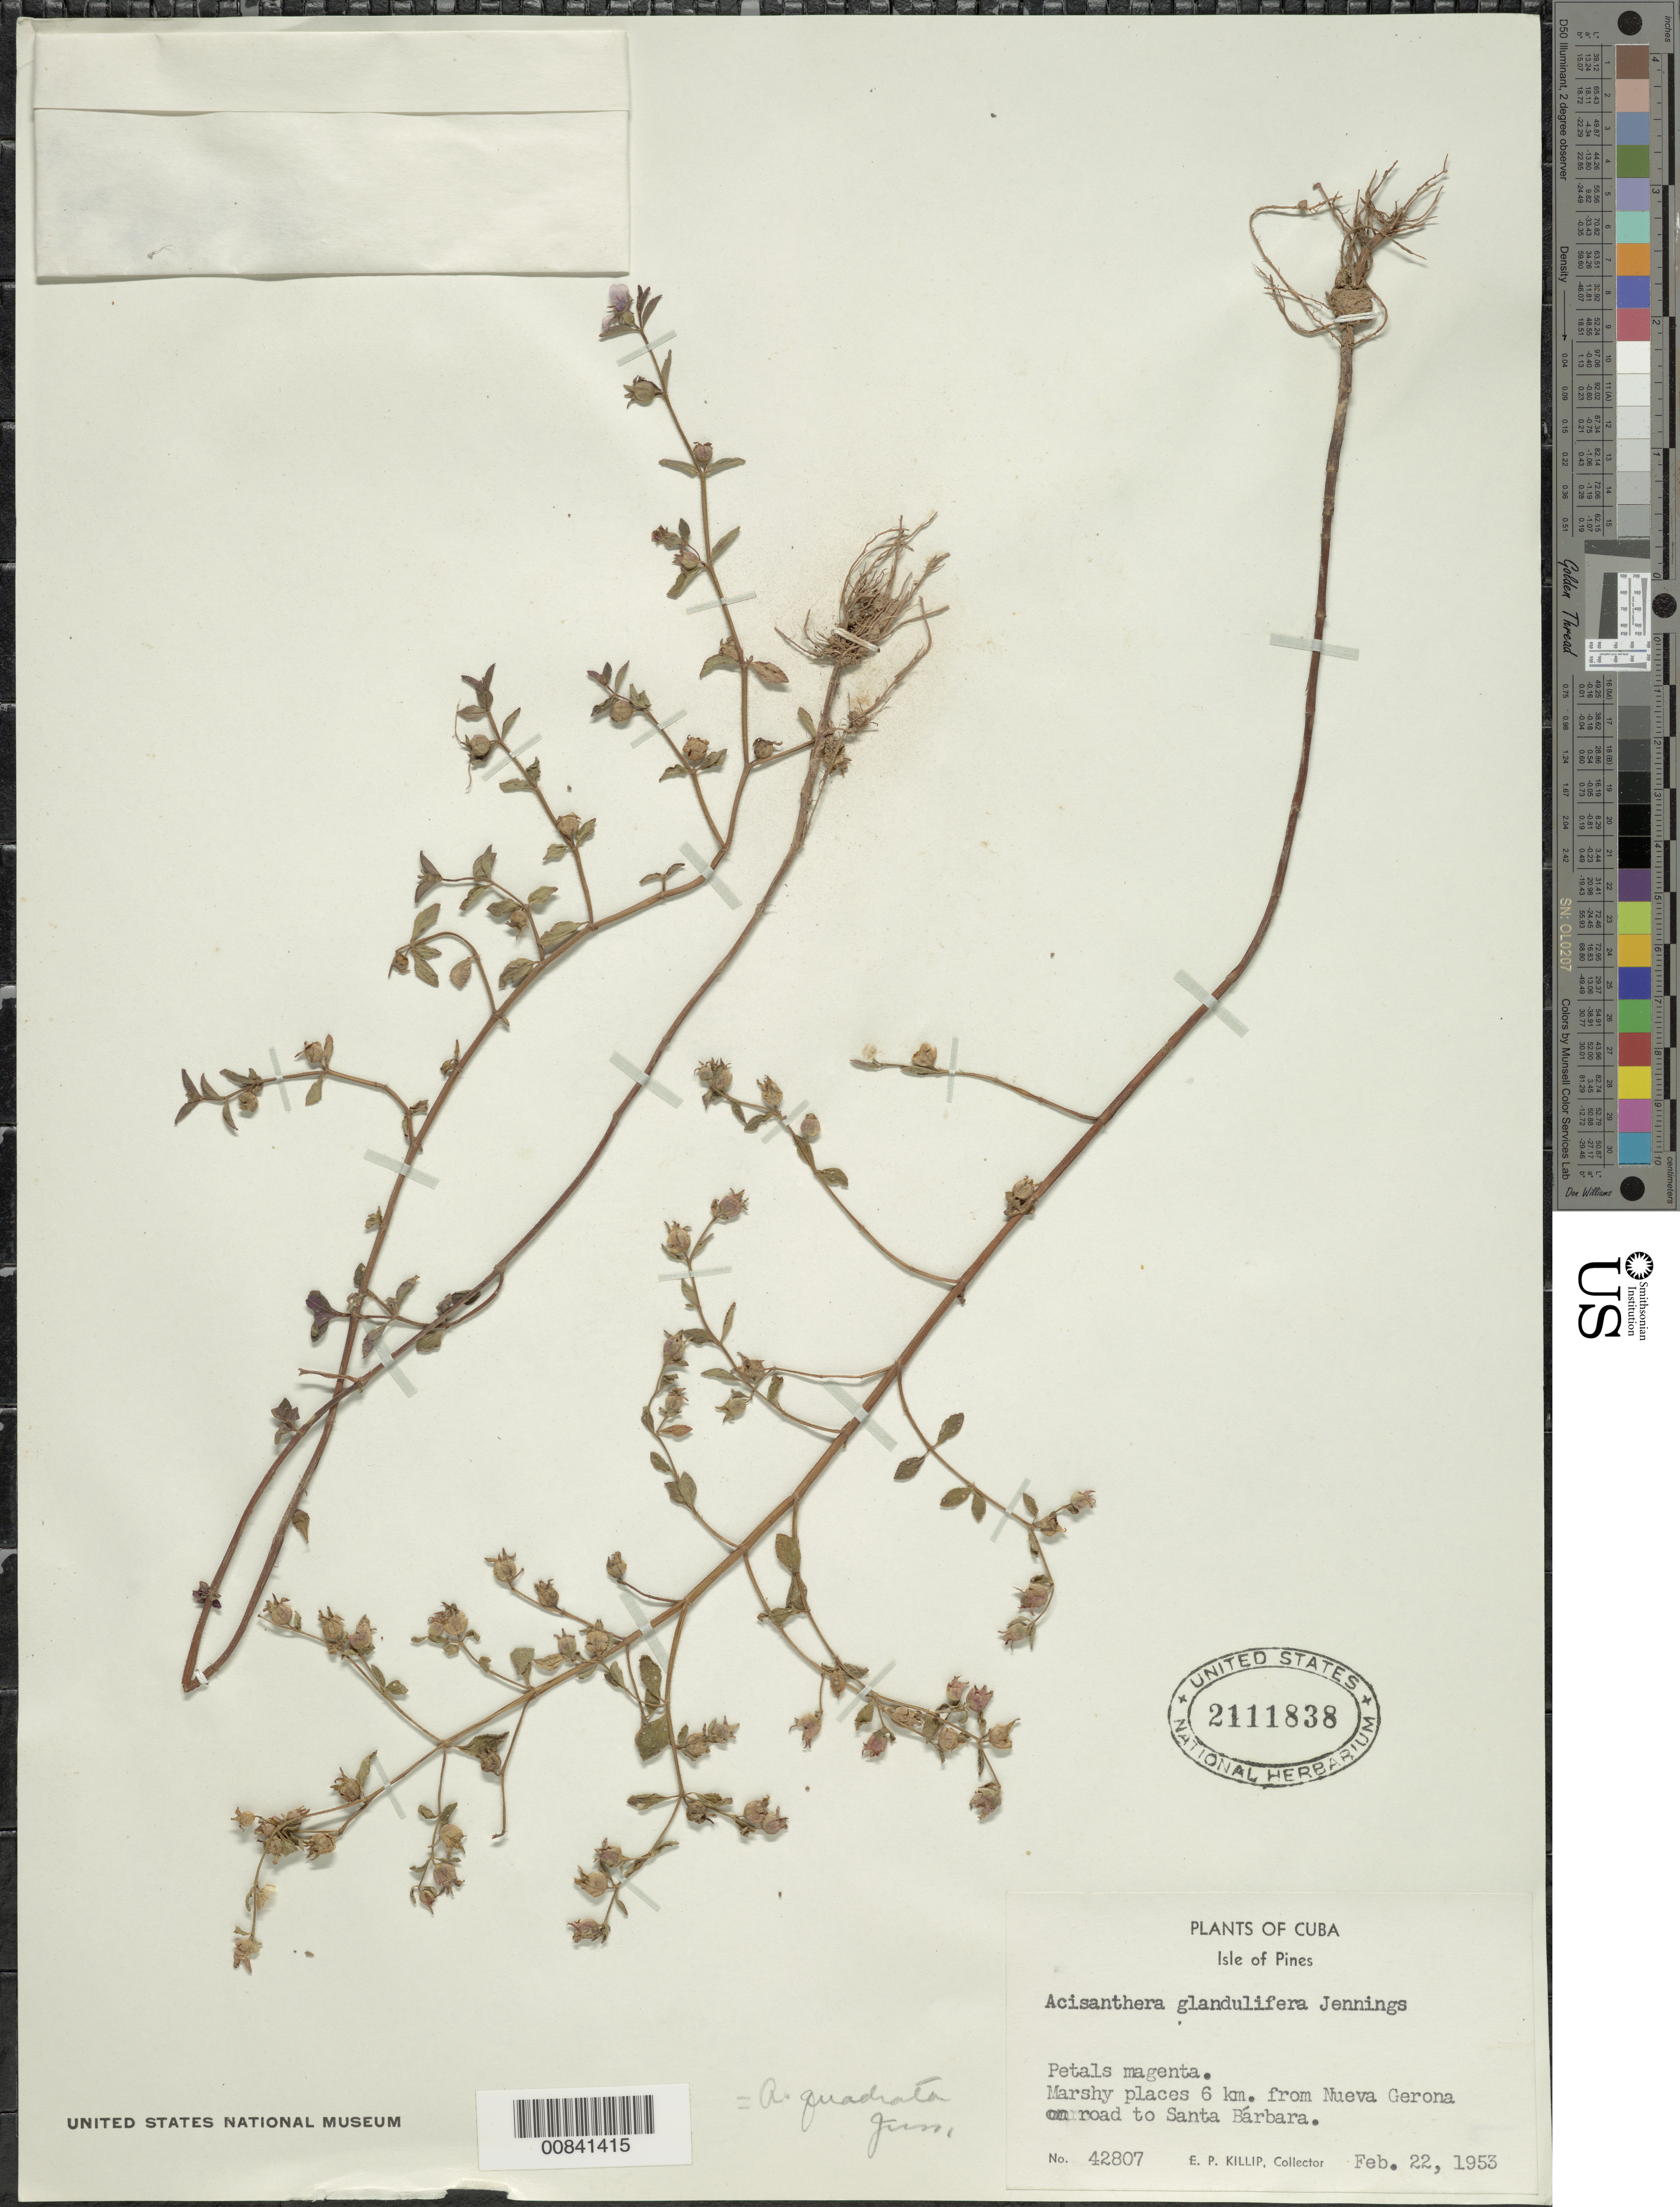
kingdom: Plantae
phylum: Tracheophyta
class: Magnoliopsida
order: Myrtales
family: Melastomataceae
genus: Acisanthera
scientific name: Acisanthera erecta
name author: Gleason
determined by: Nunes da Silva, Diego, (RB), Jardim Botanico do Rio de Janeiro - Herbario (BRAZIL)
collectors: E. P. Killip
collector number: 42807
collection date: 1953-02-22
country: Cuba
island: Isla de la Juventud [Isla de Pinos]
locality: Nueva Gerona; 6 km from Nueva Gerona on road to Santa Bárbara.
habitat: Marshy places.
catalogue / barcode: US 2111838